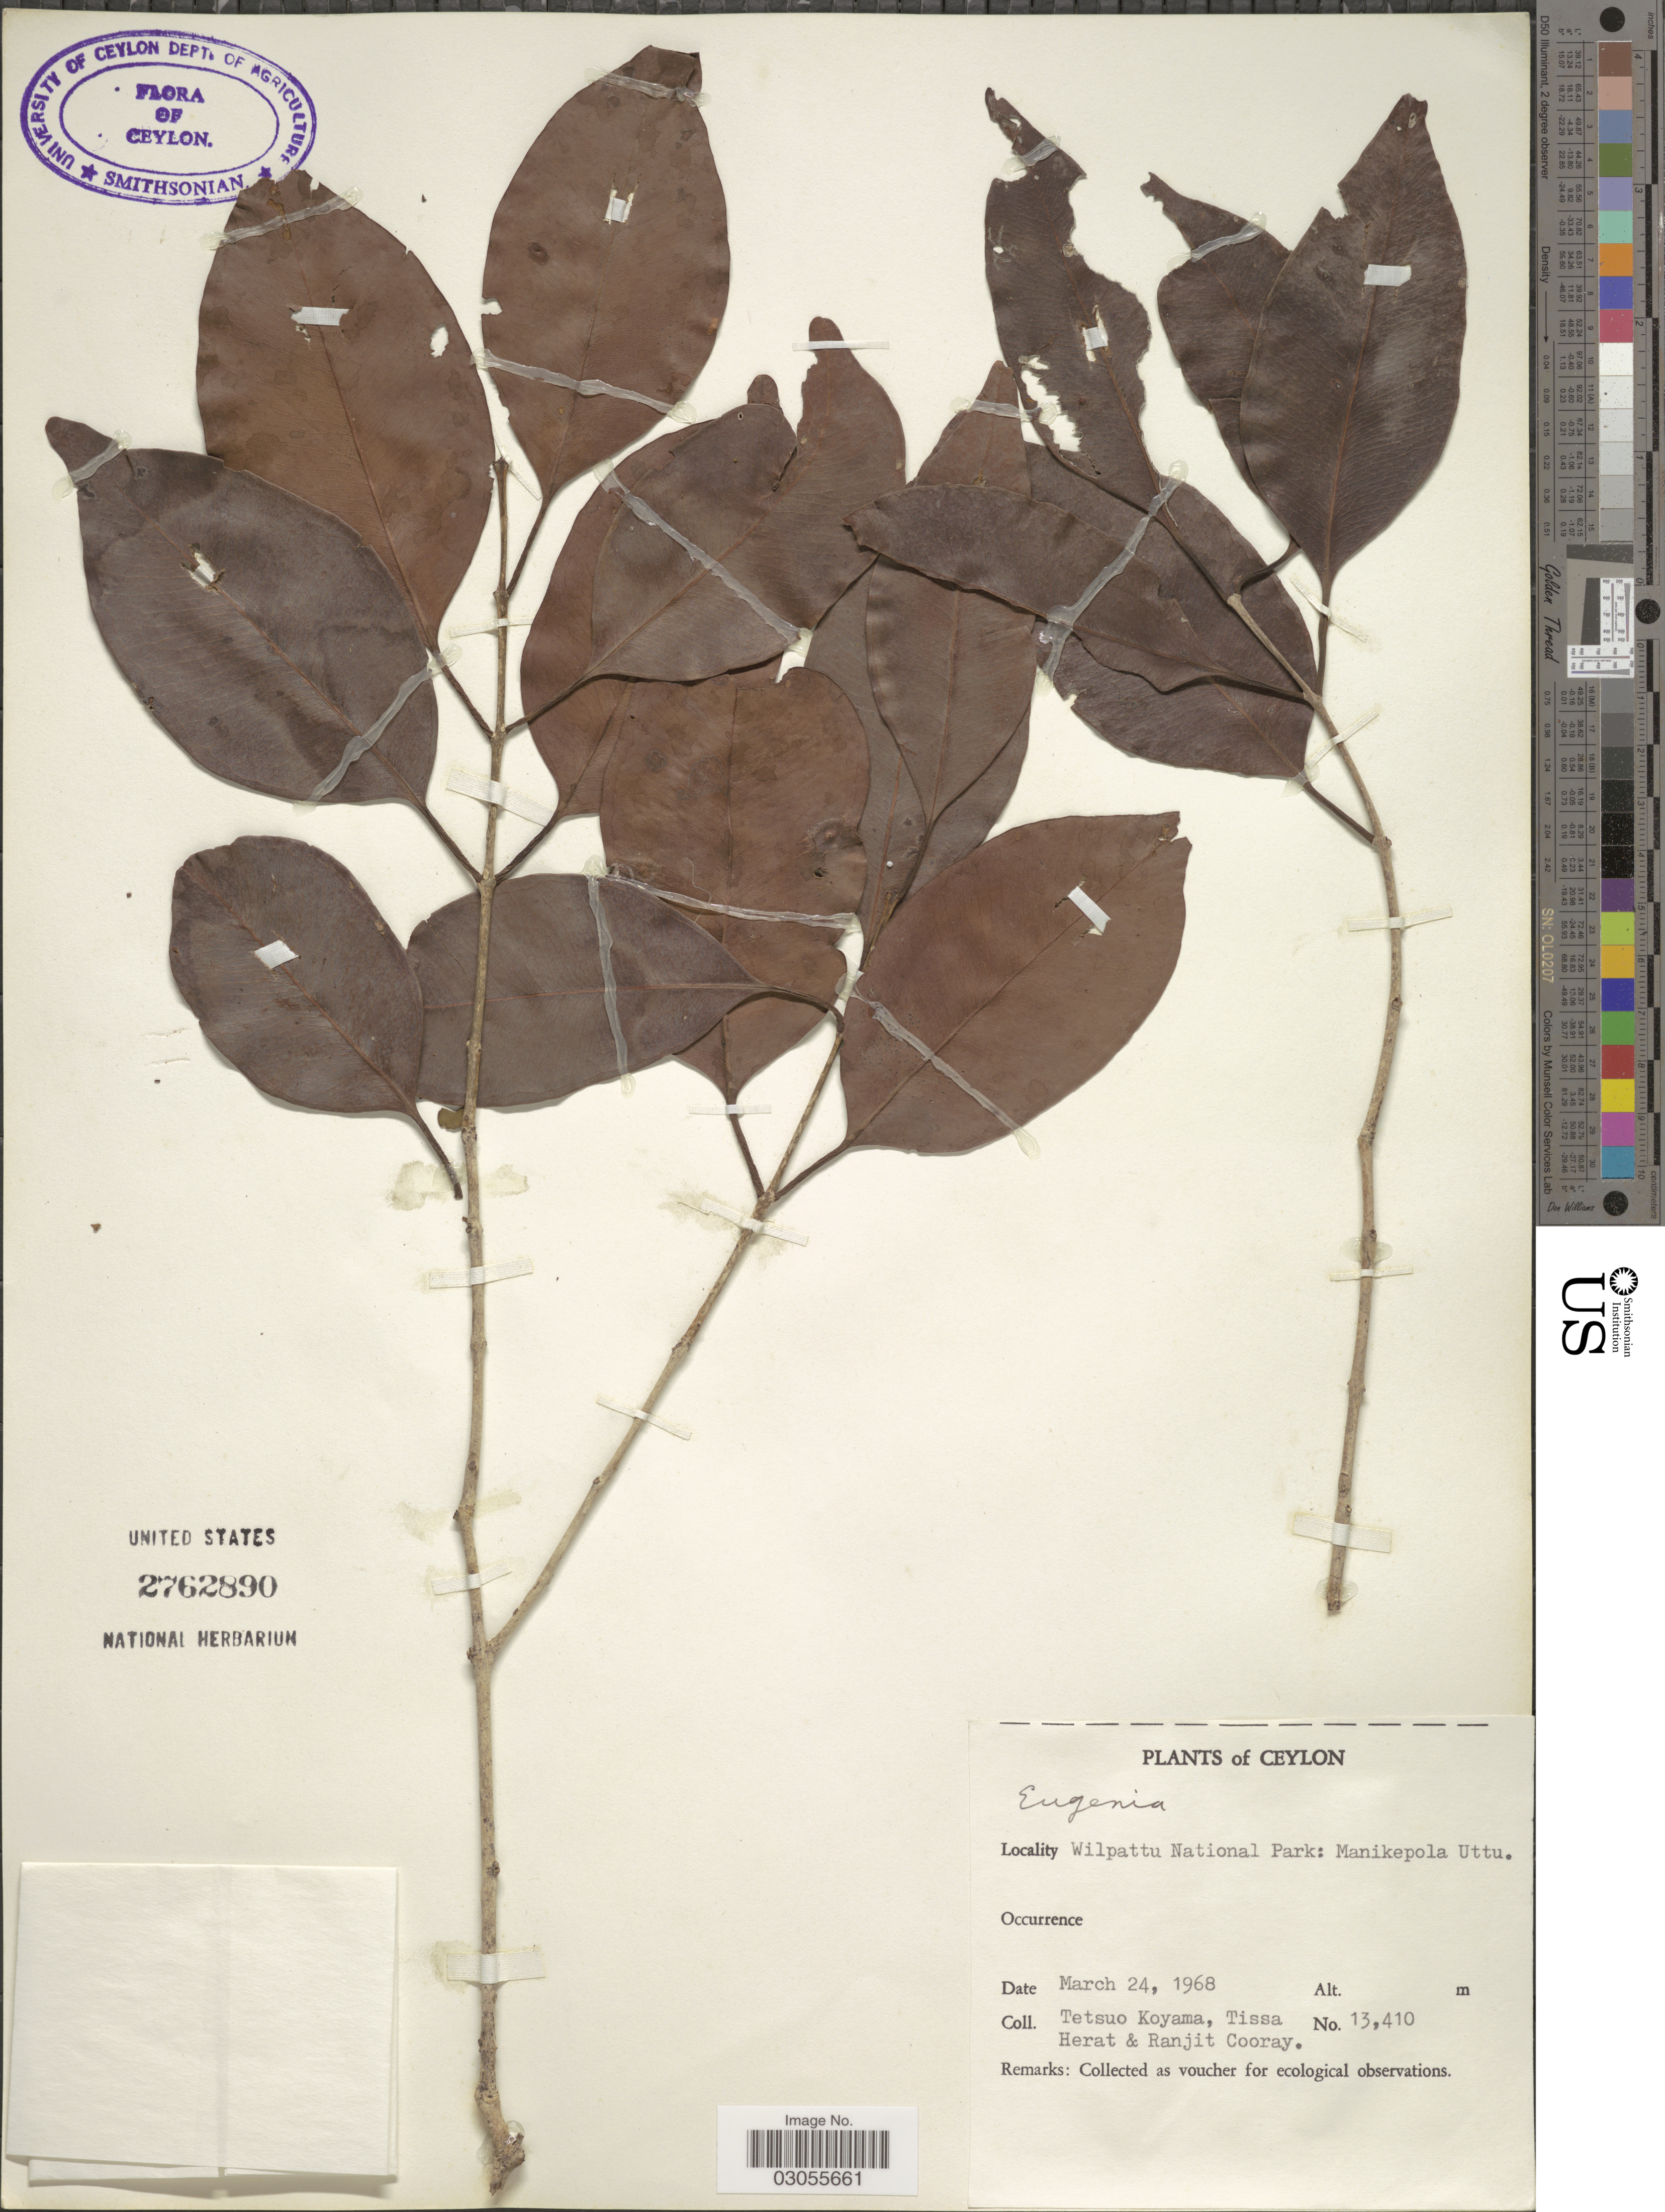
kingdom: Plantae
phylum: Tracheophyta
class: Magnoliopsida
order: Myrtales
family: Myrtaceae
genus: Syzygium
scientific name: Syzygium sp.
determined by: Strong, M. T., (US), Smithsonian Institution - National Museum of Natural History (UNITED STATES)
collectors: T. Koyama, T. Herat & R. Cooray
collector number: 13410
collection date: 1968-03-24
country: Sri Lanka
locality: Ceylon. Wilpattu National Park: Manikepola Uttu.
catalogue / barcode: US 2762890